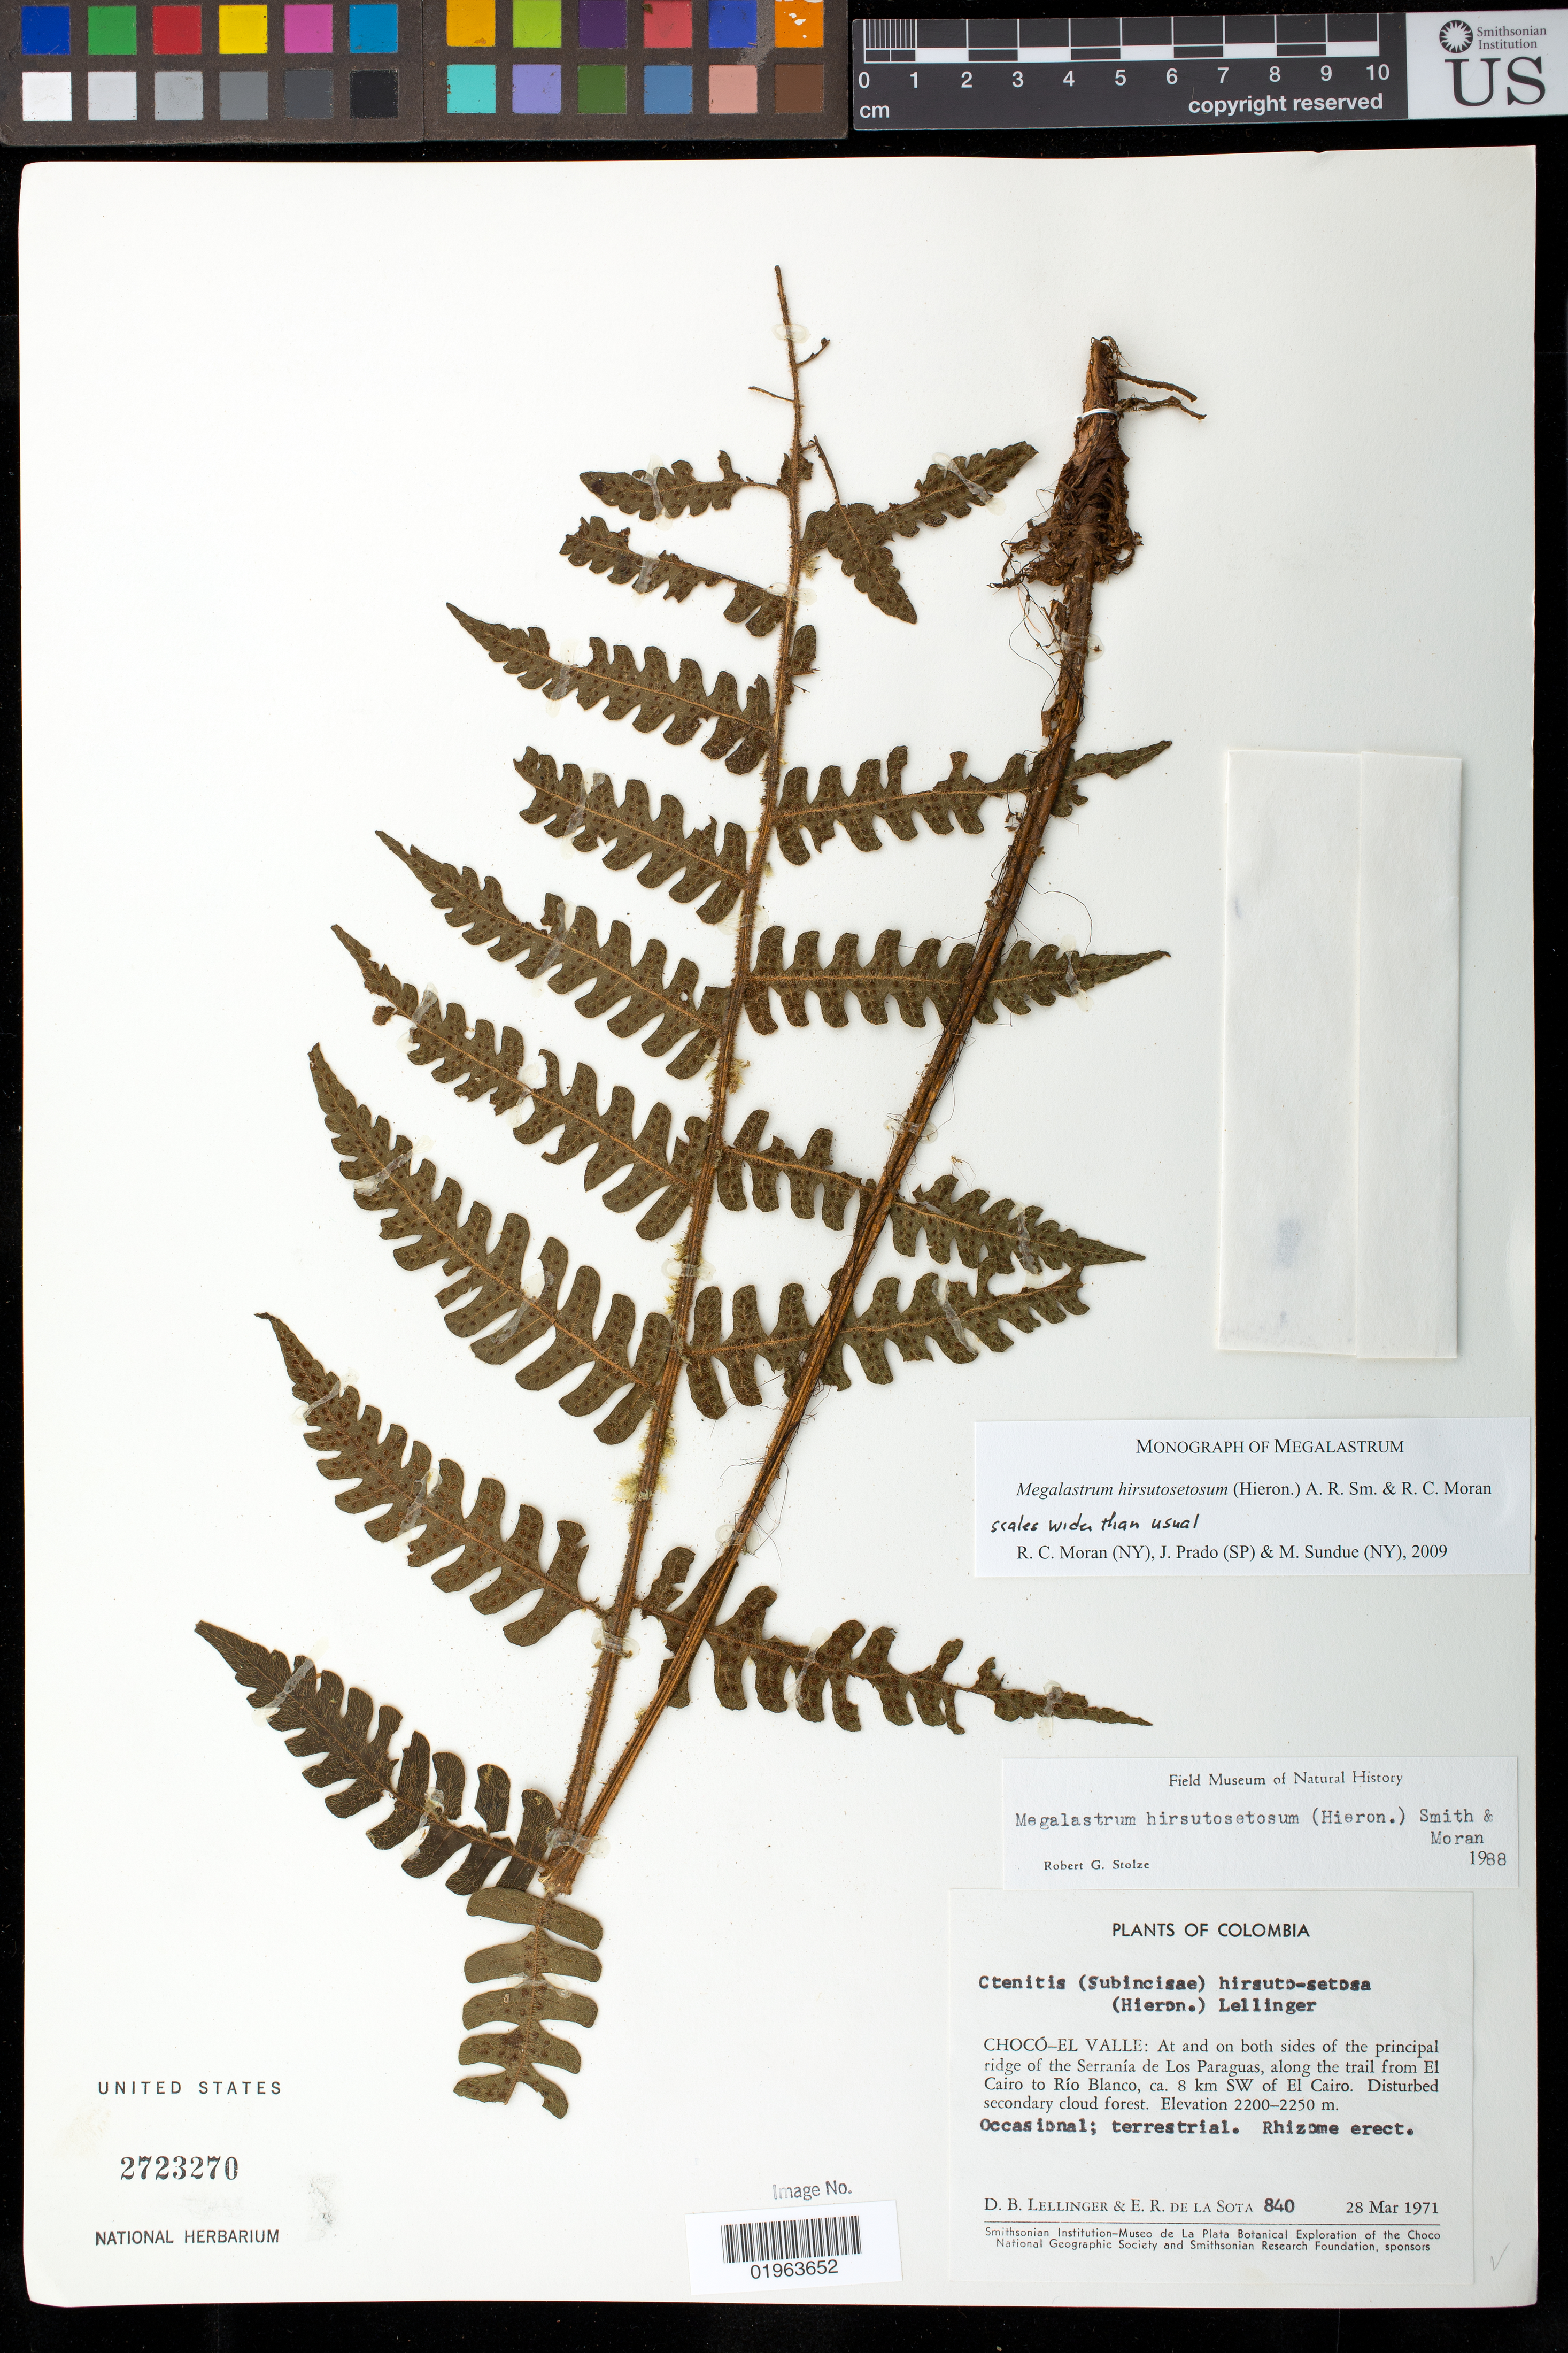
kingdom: Plantae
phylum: Tracheophyta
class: Polypodiopsida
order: Polypodiales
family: Dryopteridaceae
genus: Megalastrum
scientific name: Megalastrum hirsutosetosum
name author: (Hieron.) A.R. Sm. & R.C. Moran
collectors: D. B. Lellinger & E. R. de la Sota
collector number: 840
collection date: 1971-03-28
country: Colombia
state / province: Chocó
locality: El Valle: at and on both sides of the principal ridge of the Serrania de Los Paraguas, along the trail from El Cairo to Rio Blanco, ca. 8km SW of El Cairo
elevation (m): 2200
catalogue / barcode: US 2723270